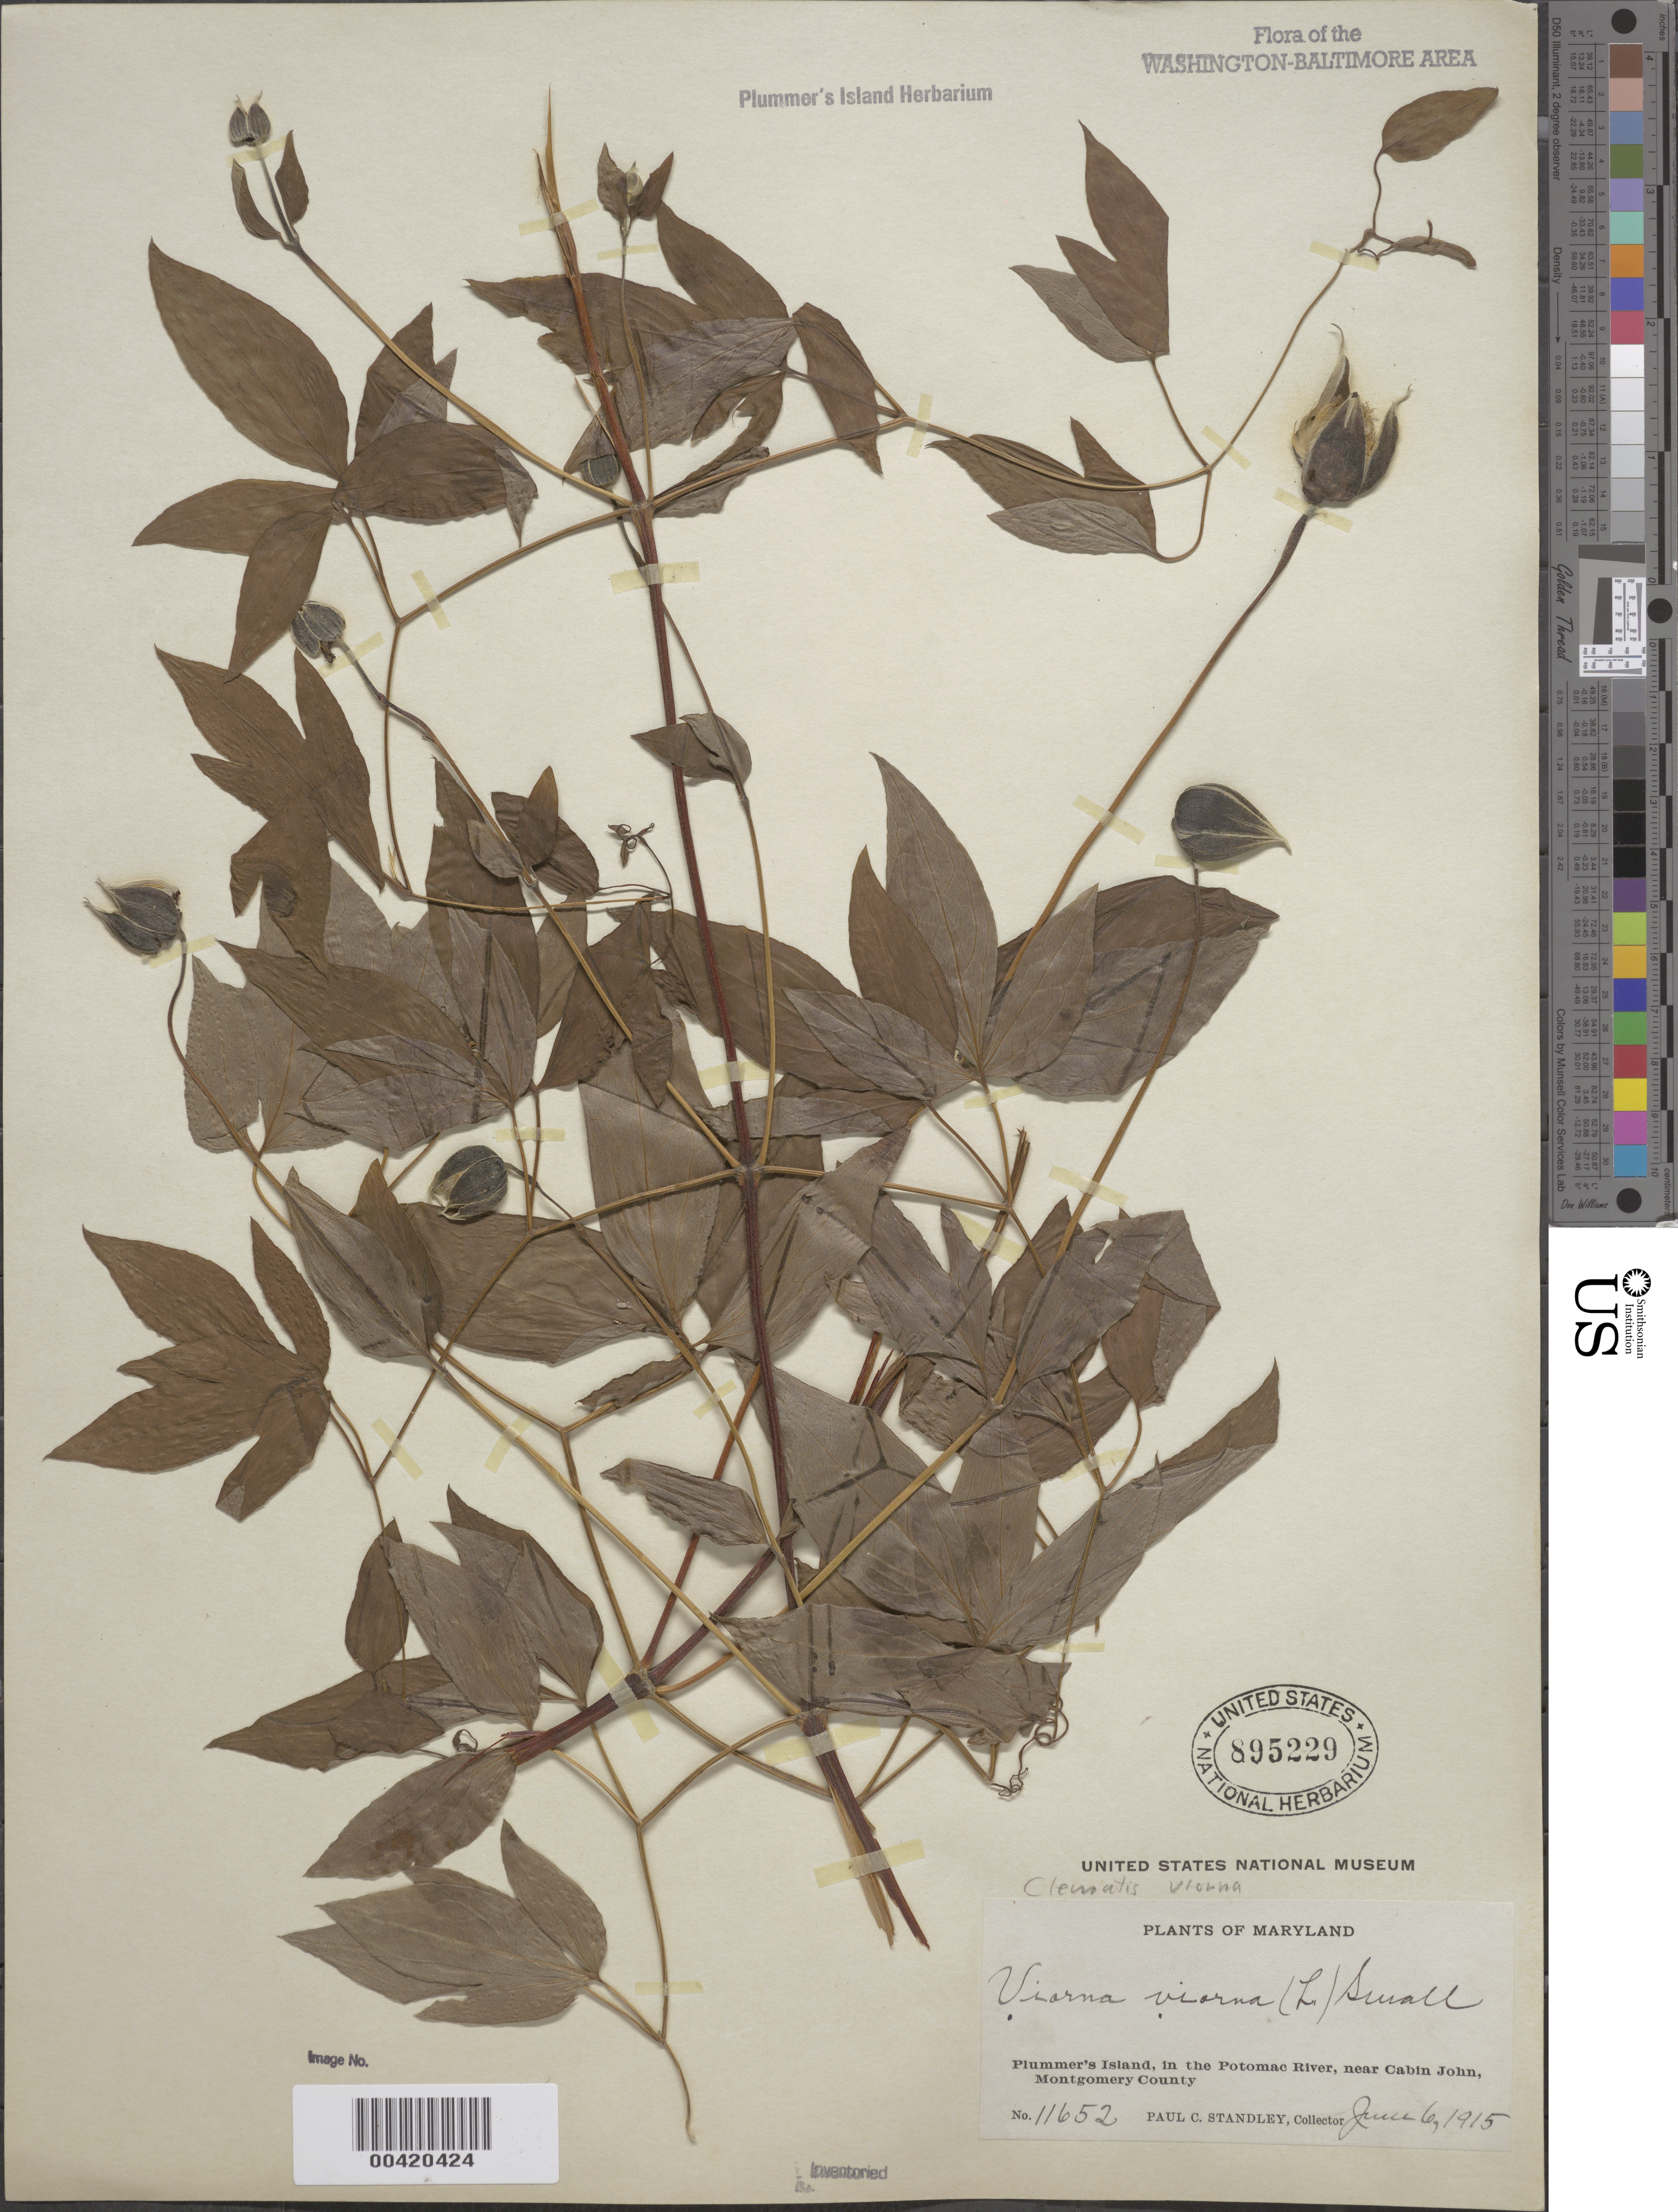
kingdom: Plantae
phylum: Tracheophyta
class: Magnoliopsida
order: Ranunculales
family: Ranunculaceae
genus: Clematis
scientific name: Clematis viorna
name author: L.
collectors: P. C. Standley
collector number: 11652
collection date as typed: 06 Jun 1915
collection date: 1915-06-06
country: United States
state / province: Maryland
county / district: Montgomery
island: Plummers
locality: Plummer's Island C. & O. Canal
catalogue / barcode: US 895229